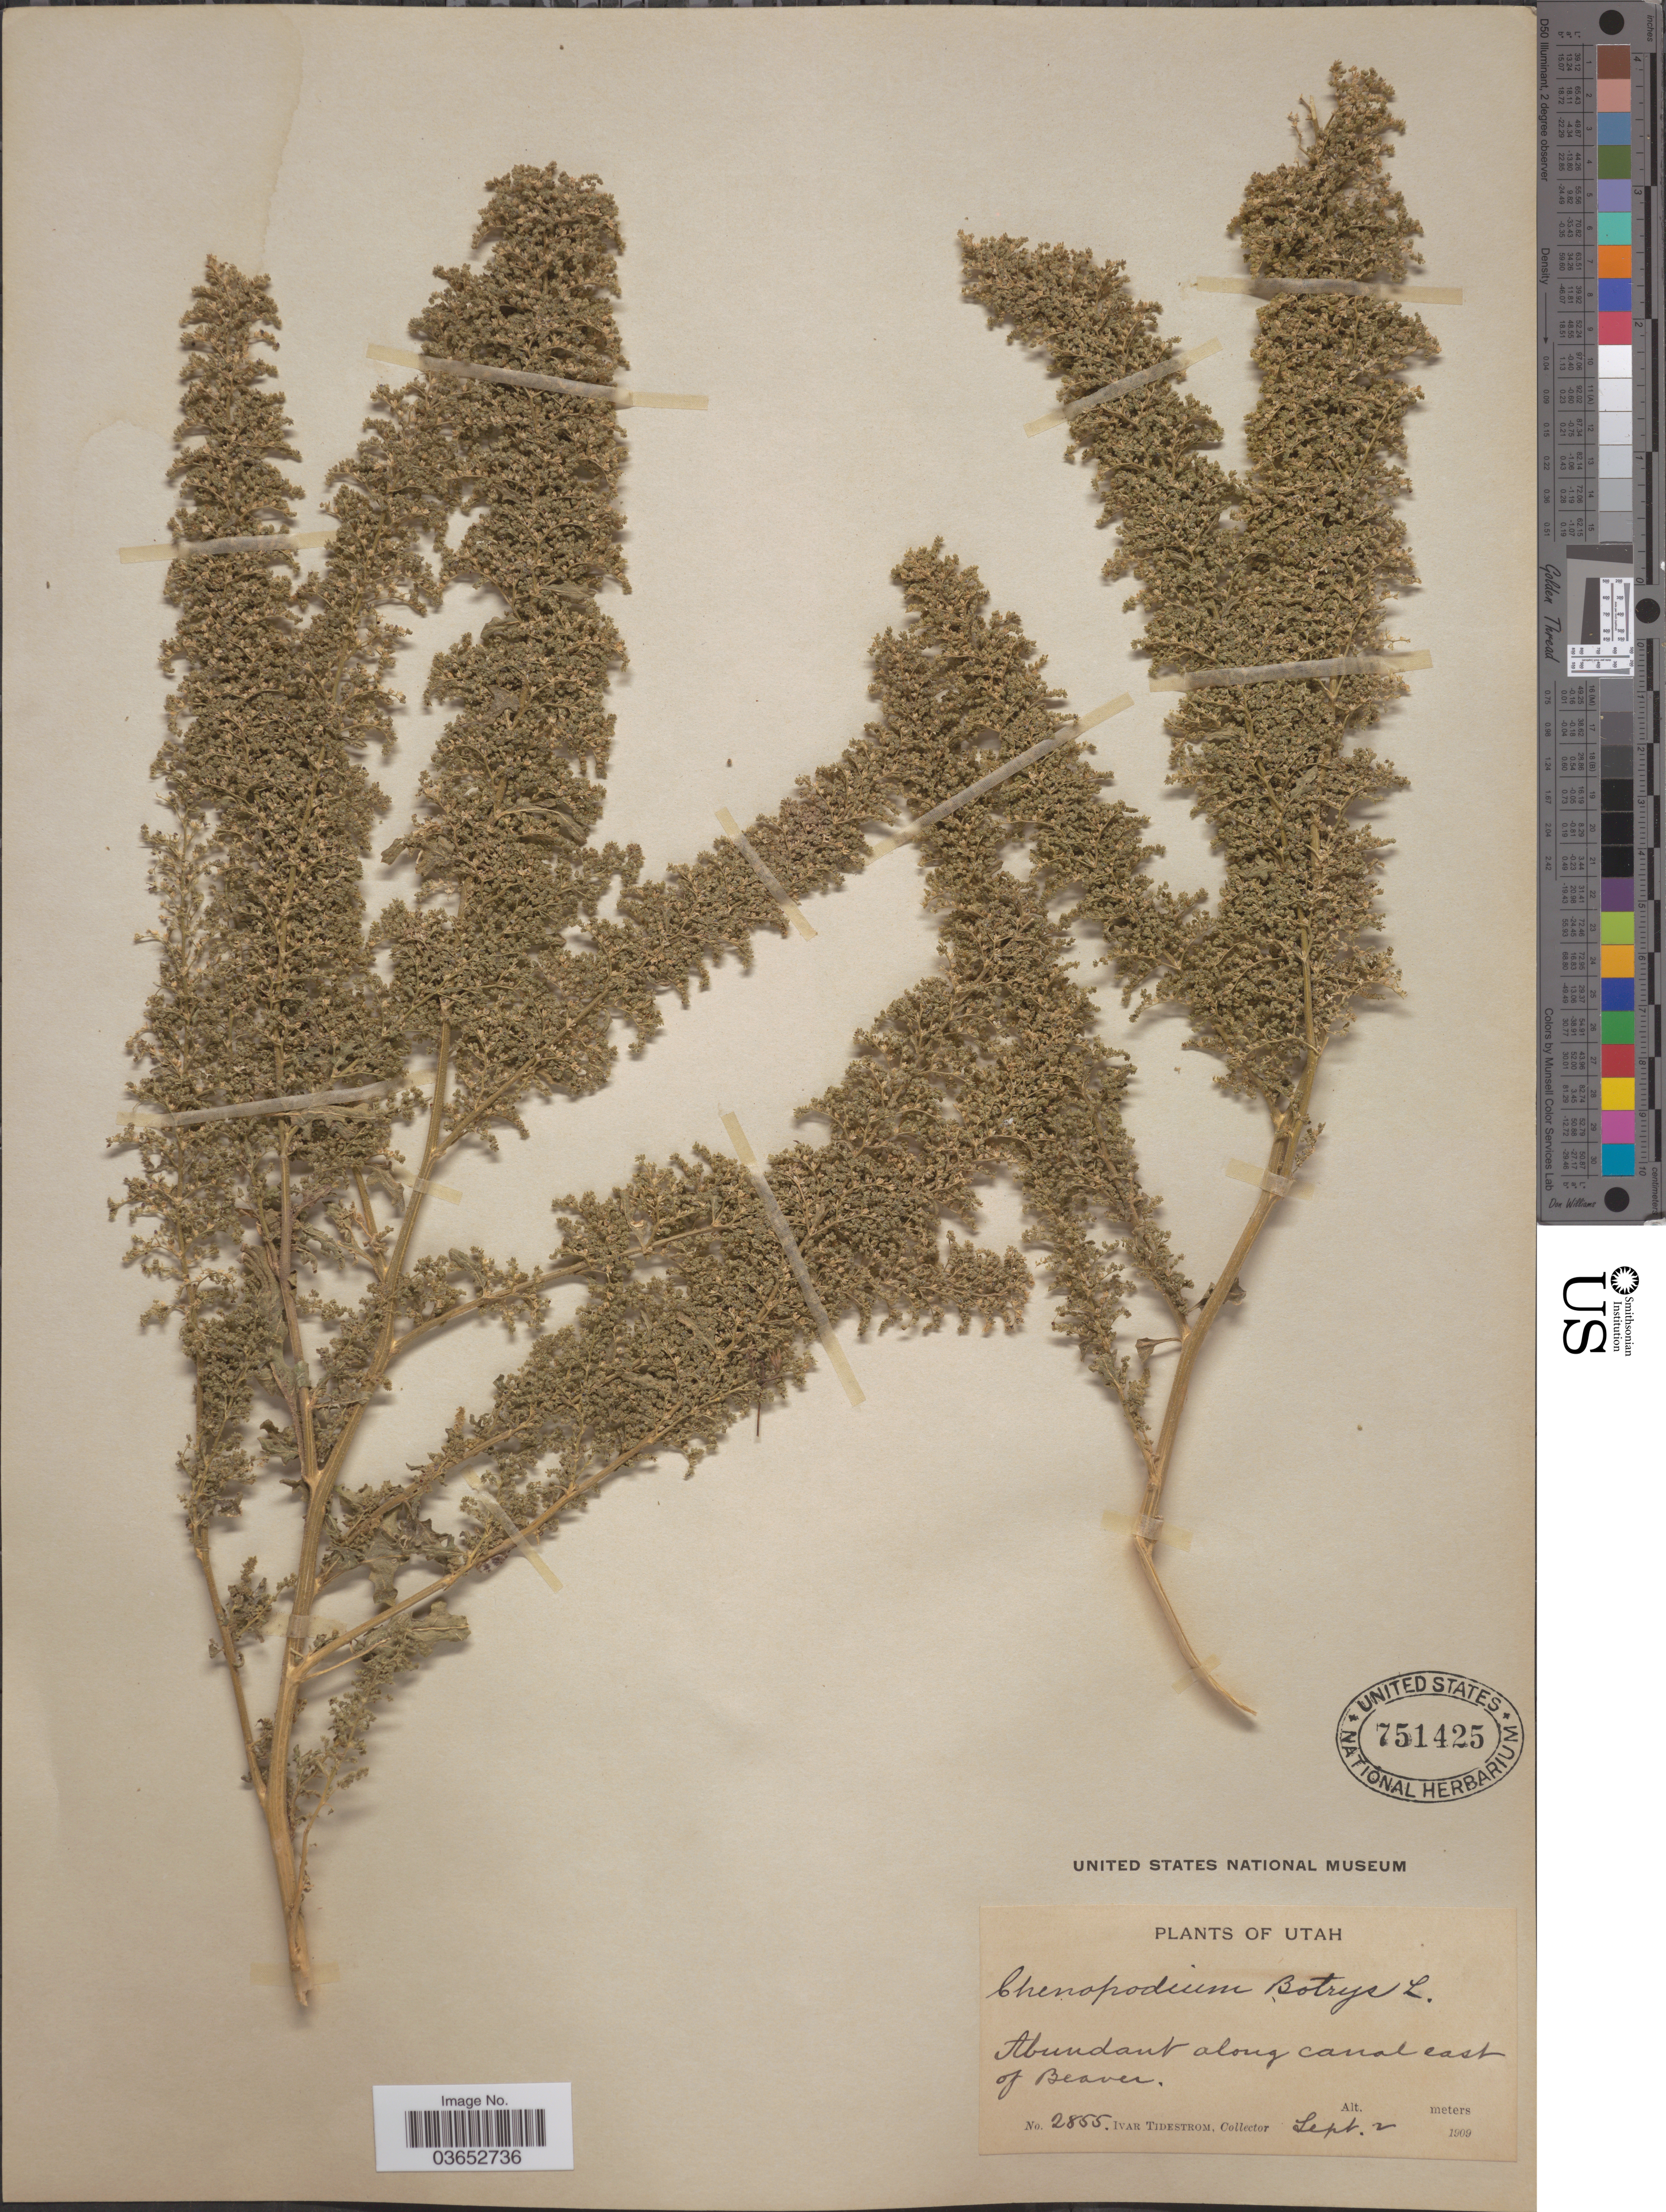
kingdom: Plantae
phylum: Tracheophyta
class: Magnoliopsida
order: Caryophyllales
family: Amaranthaceae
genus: Chenopodium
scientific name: Chenopodium botrys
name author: L.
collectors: I. F. Tidestrom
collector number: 2855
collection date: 1909-09-02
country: United States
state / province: Utah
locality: Along canal east of Beaver.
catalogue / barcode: US 751425